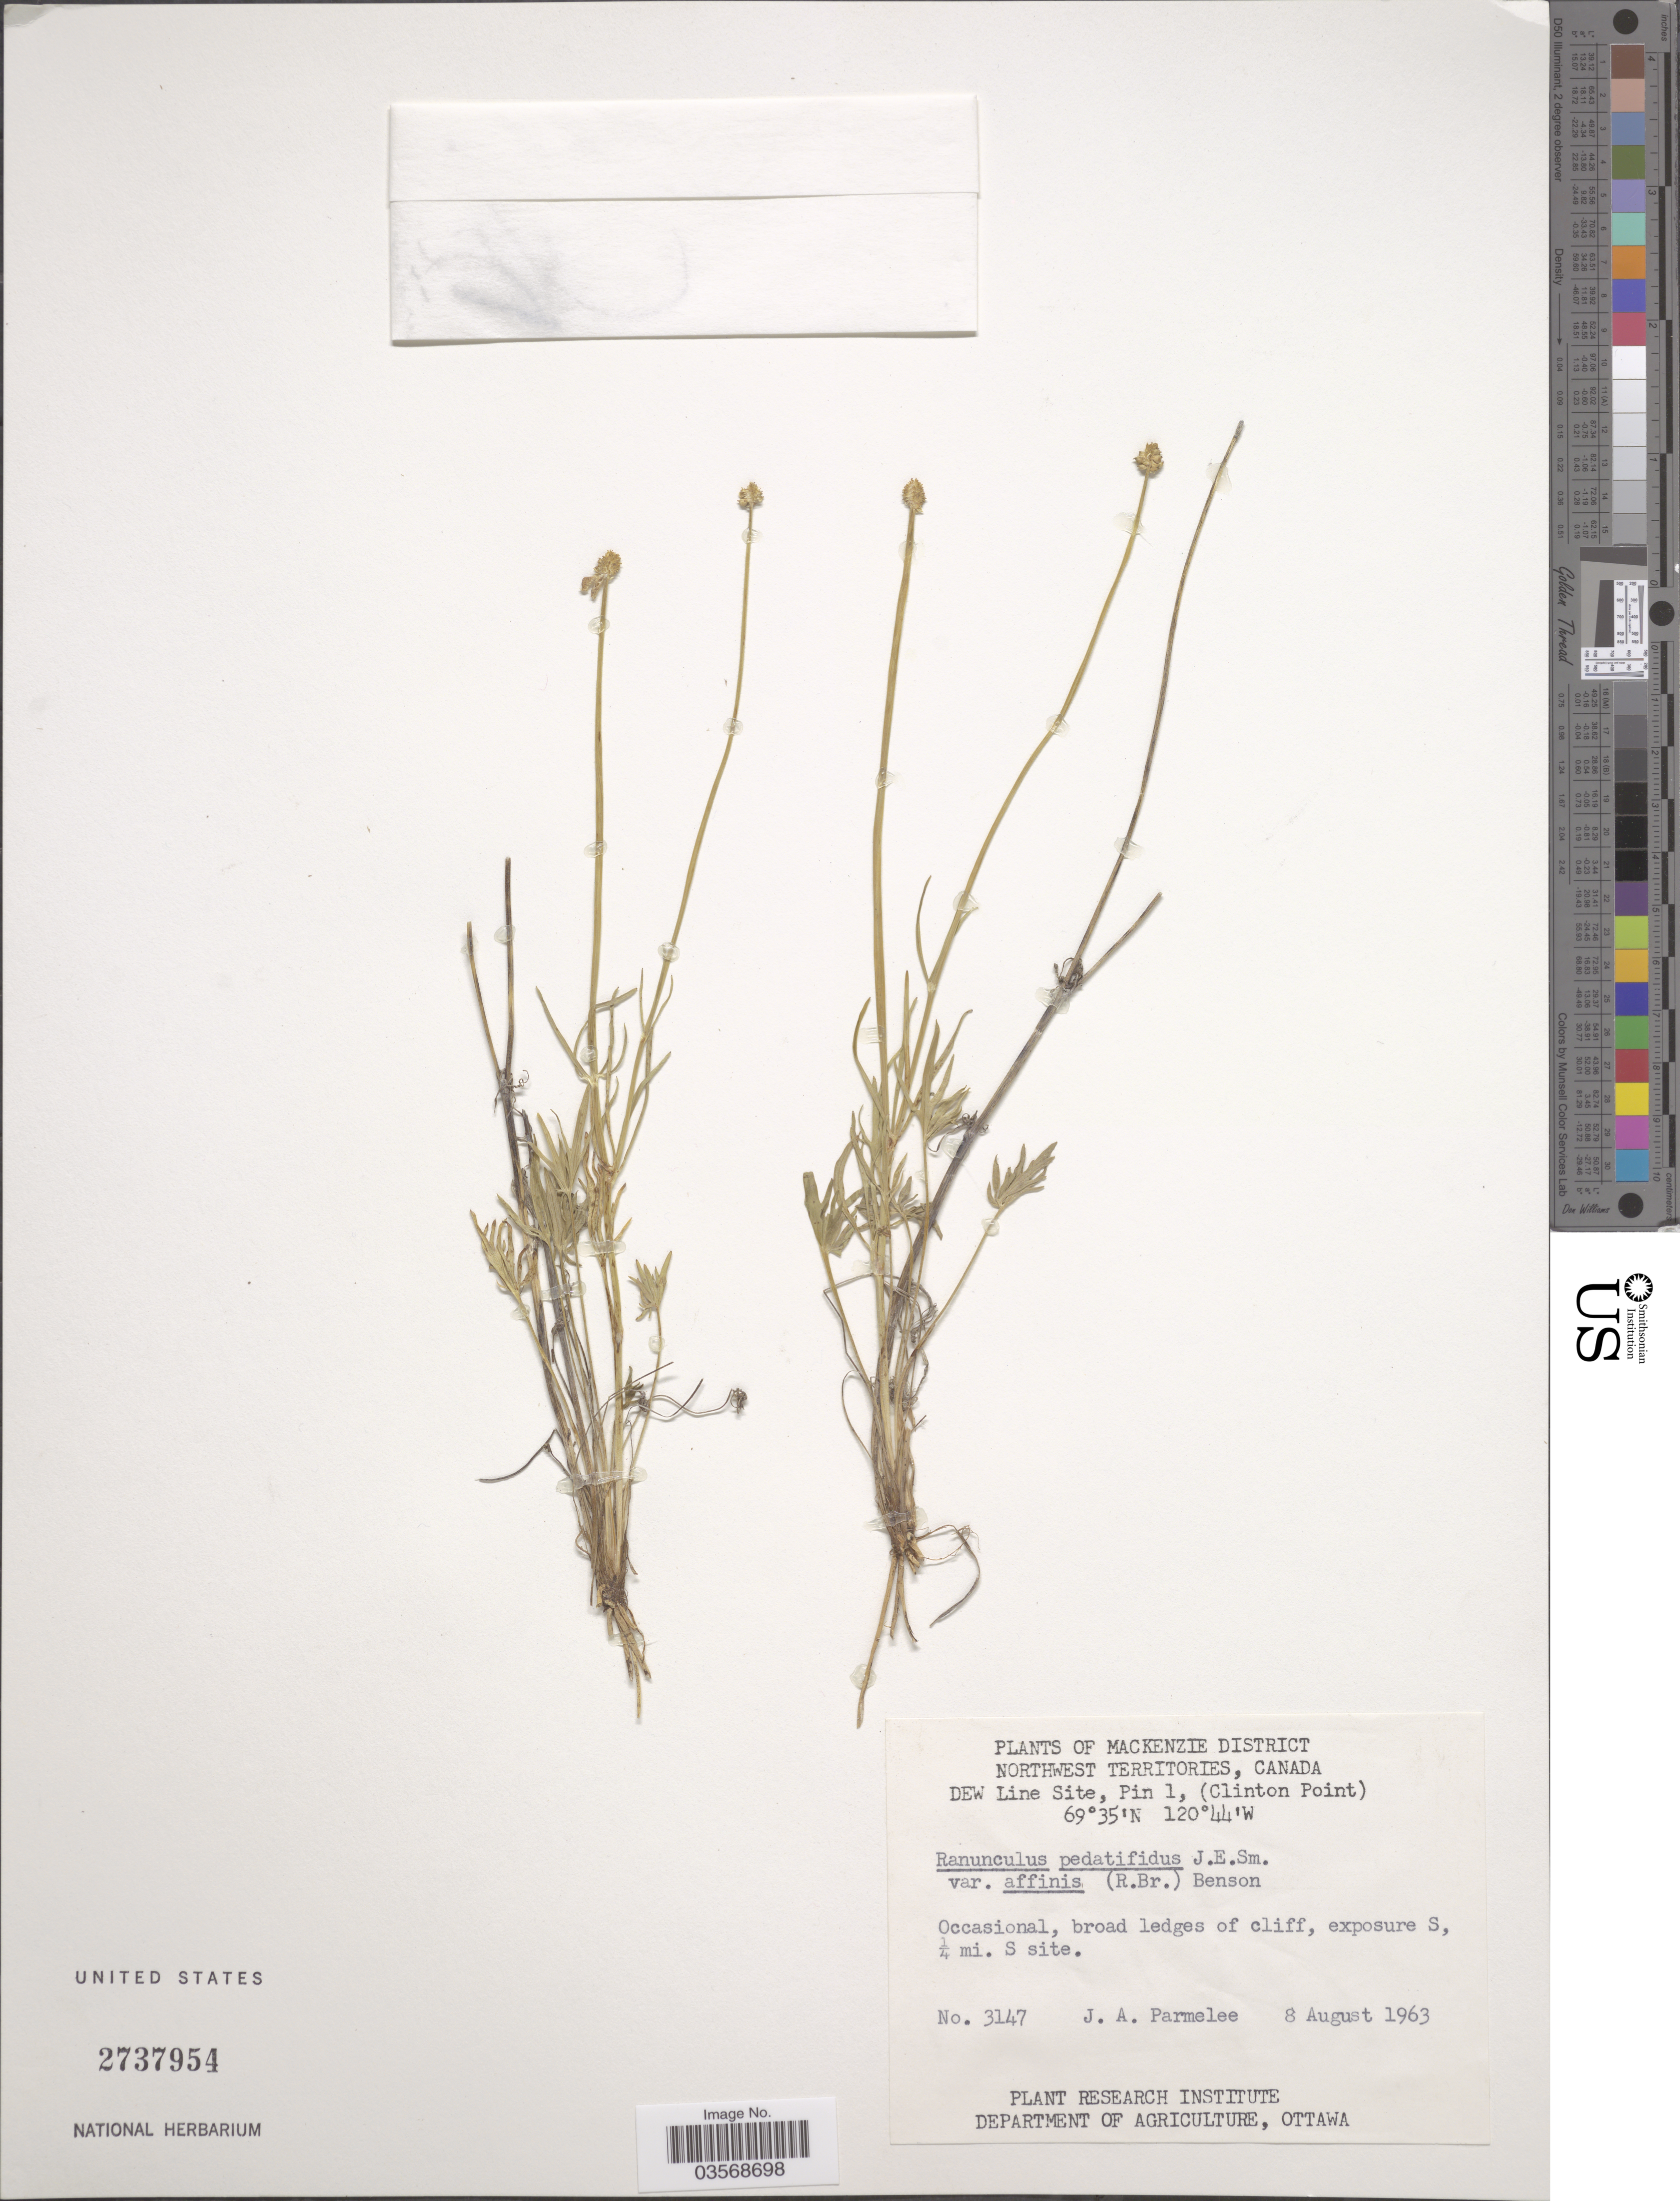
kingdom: Plantae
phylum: Tracheophyta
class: Magnoliopsida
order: Ranunculales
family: Ranunculaceae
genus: Ranunculus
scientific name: Ranunculus pedatifidus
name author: Sm.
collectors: J. A. Parmelee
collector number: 3147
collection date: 1963-08-08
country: Canada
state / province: Northwest Territories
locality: Mackenzie District. Dew Line Site, Pin 1, (Clinton Point). Occasional, broad ledges of cliff, exposure S, ¼ mi. S site.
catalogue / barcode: US 2737954